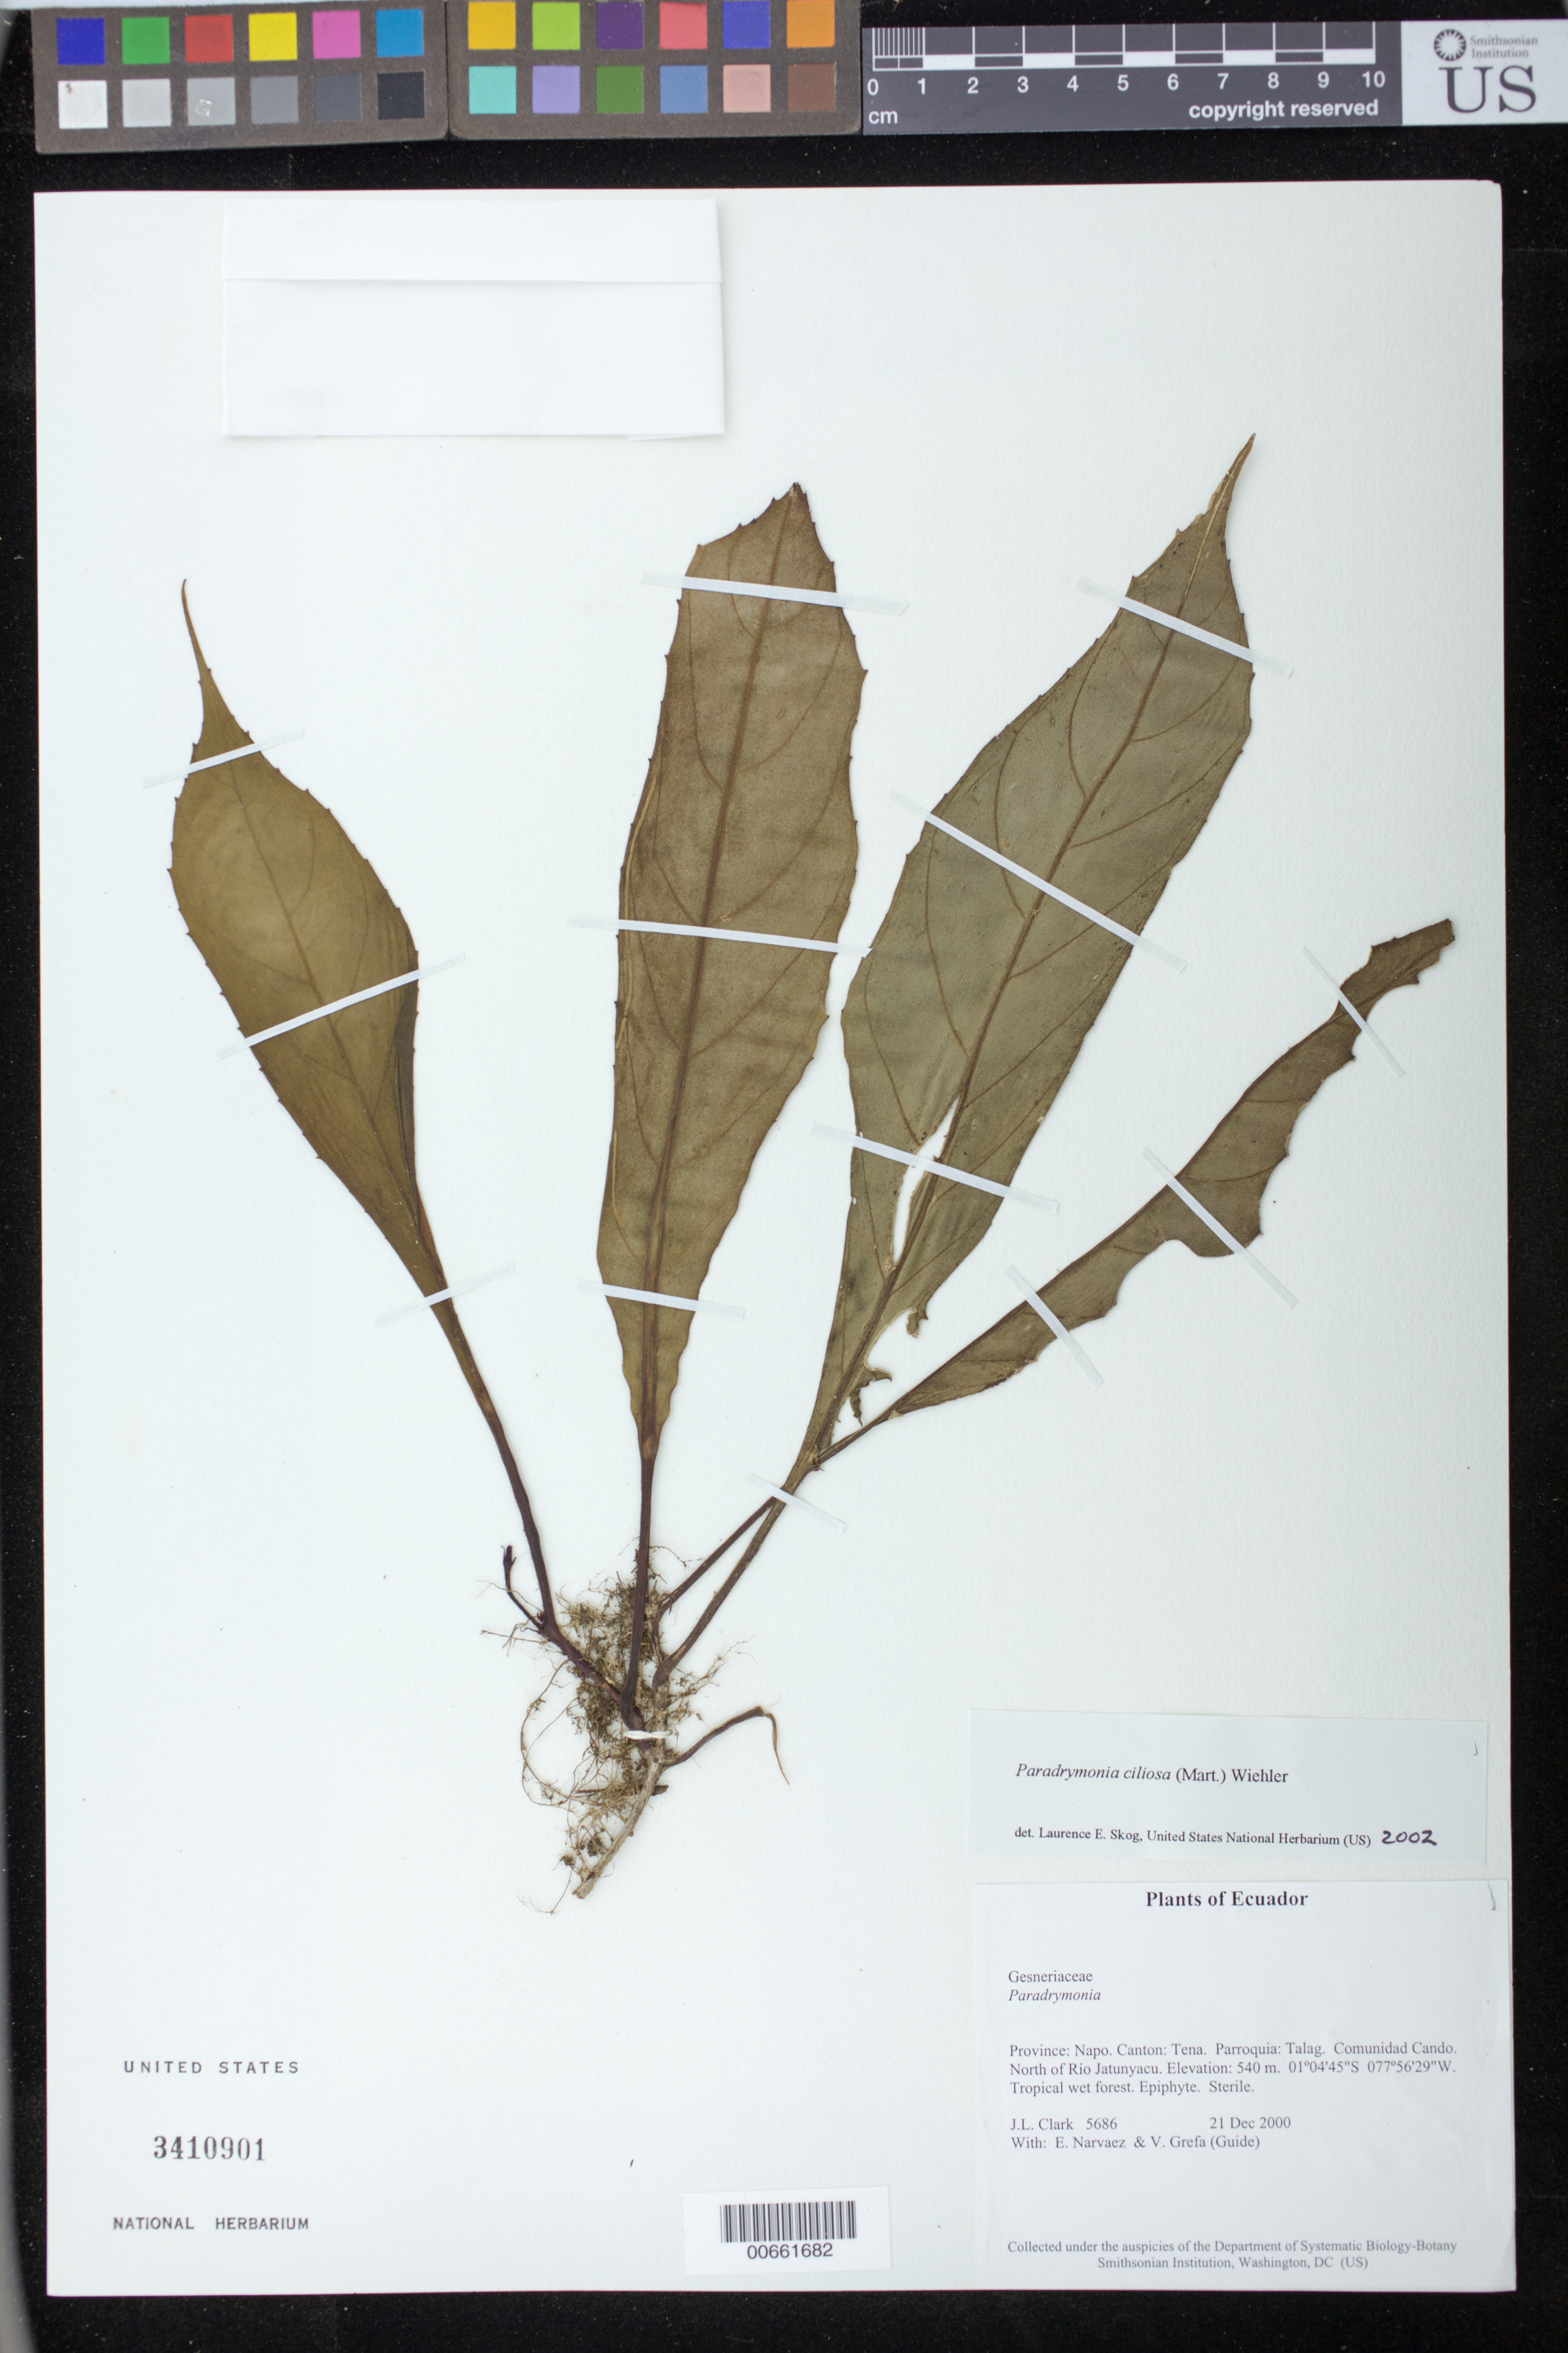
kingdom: Plantae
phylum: Tracheophyta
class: Magnoliopsida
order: Lamiales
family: Gesneriaceae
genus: Paradrymonia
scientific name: Paradrymonia ciliosa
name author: (Mart.) Wiehler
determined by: Skog, Laurence E.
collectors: J. L. Clark, E. Narváez & V. Grefa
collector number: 5686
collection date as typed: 21 Dec 2000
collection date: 2000-12-21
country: Ecuador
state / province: Napo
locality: Cantón: Tena. Parroquia: Talag. Comunidad Cando. North of Río Jatunyacu.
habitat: Tropical wet forest.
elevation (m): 540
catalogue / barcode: US 3410901